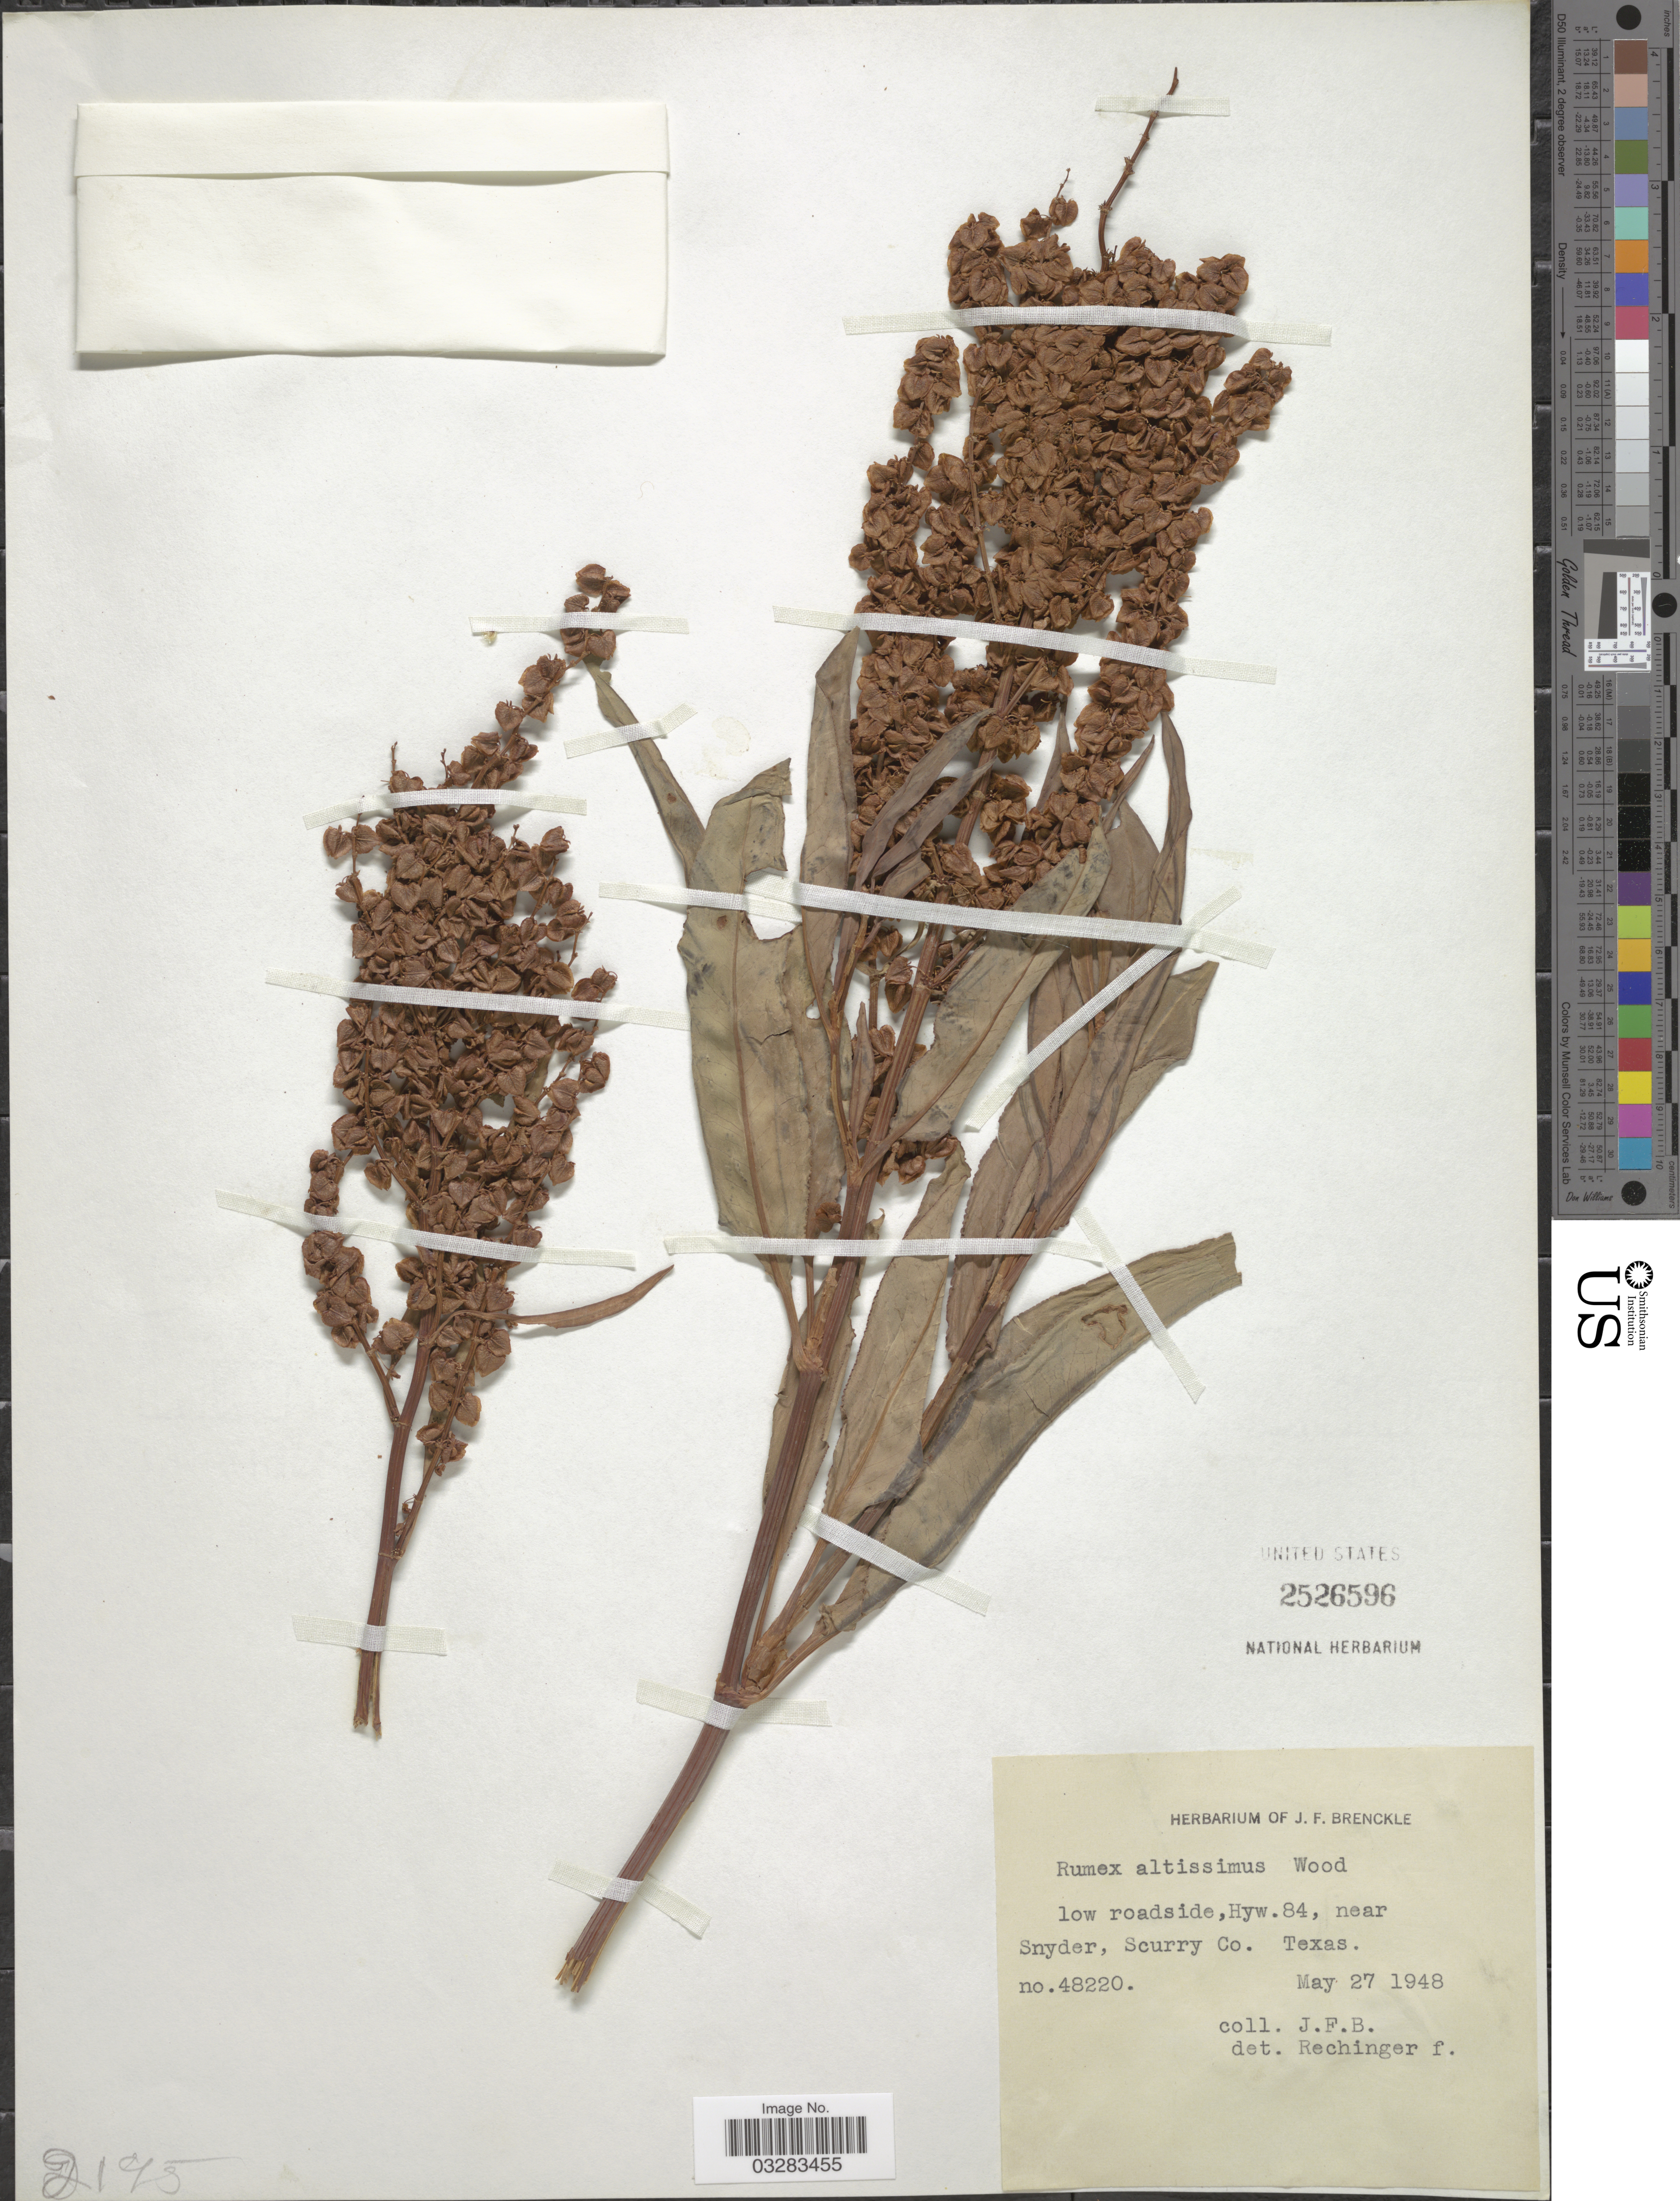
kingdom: Plantae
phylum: Tracheophyta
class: Magnoliopsida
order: Caryophyllales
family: Polygonaceae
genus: Rumex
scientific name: Rumex altissimus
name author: Alph. Wood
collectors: J. Brenckle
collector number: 48220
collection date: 1948-05-27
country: United States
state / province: Texas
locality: Low roadside, Hyw. 84, near Snyder, Scurry Co.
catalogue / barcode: US 2526596